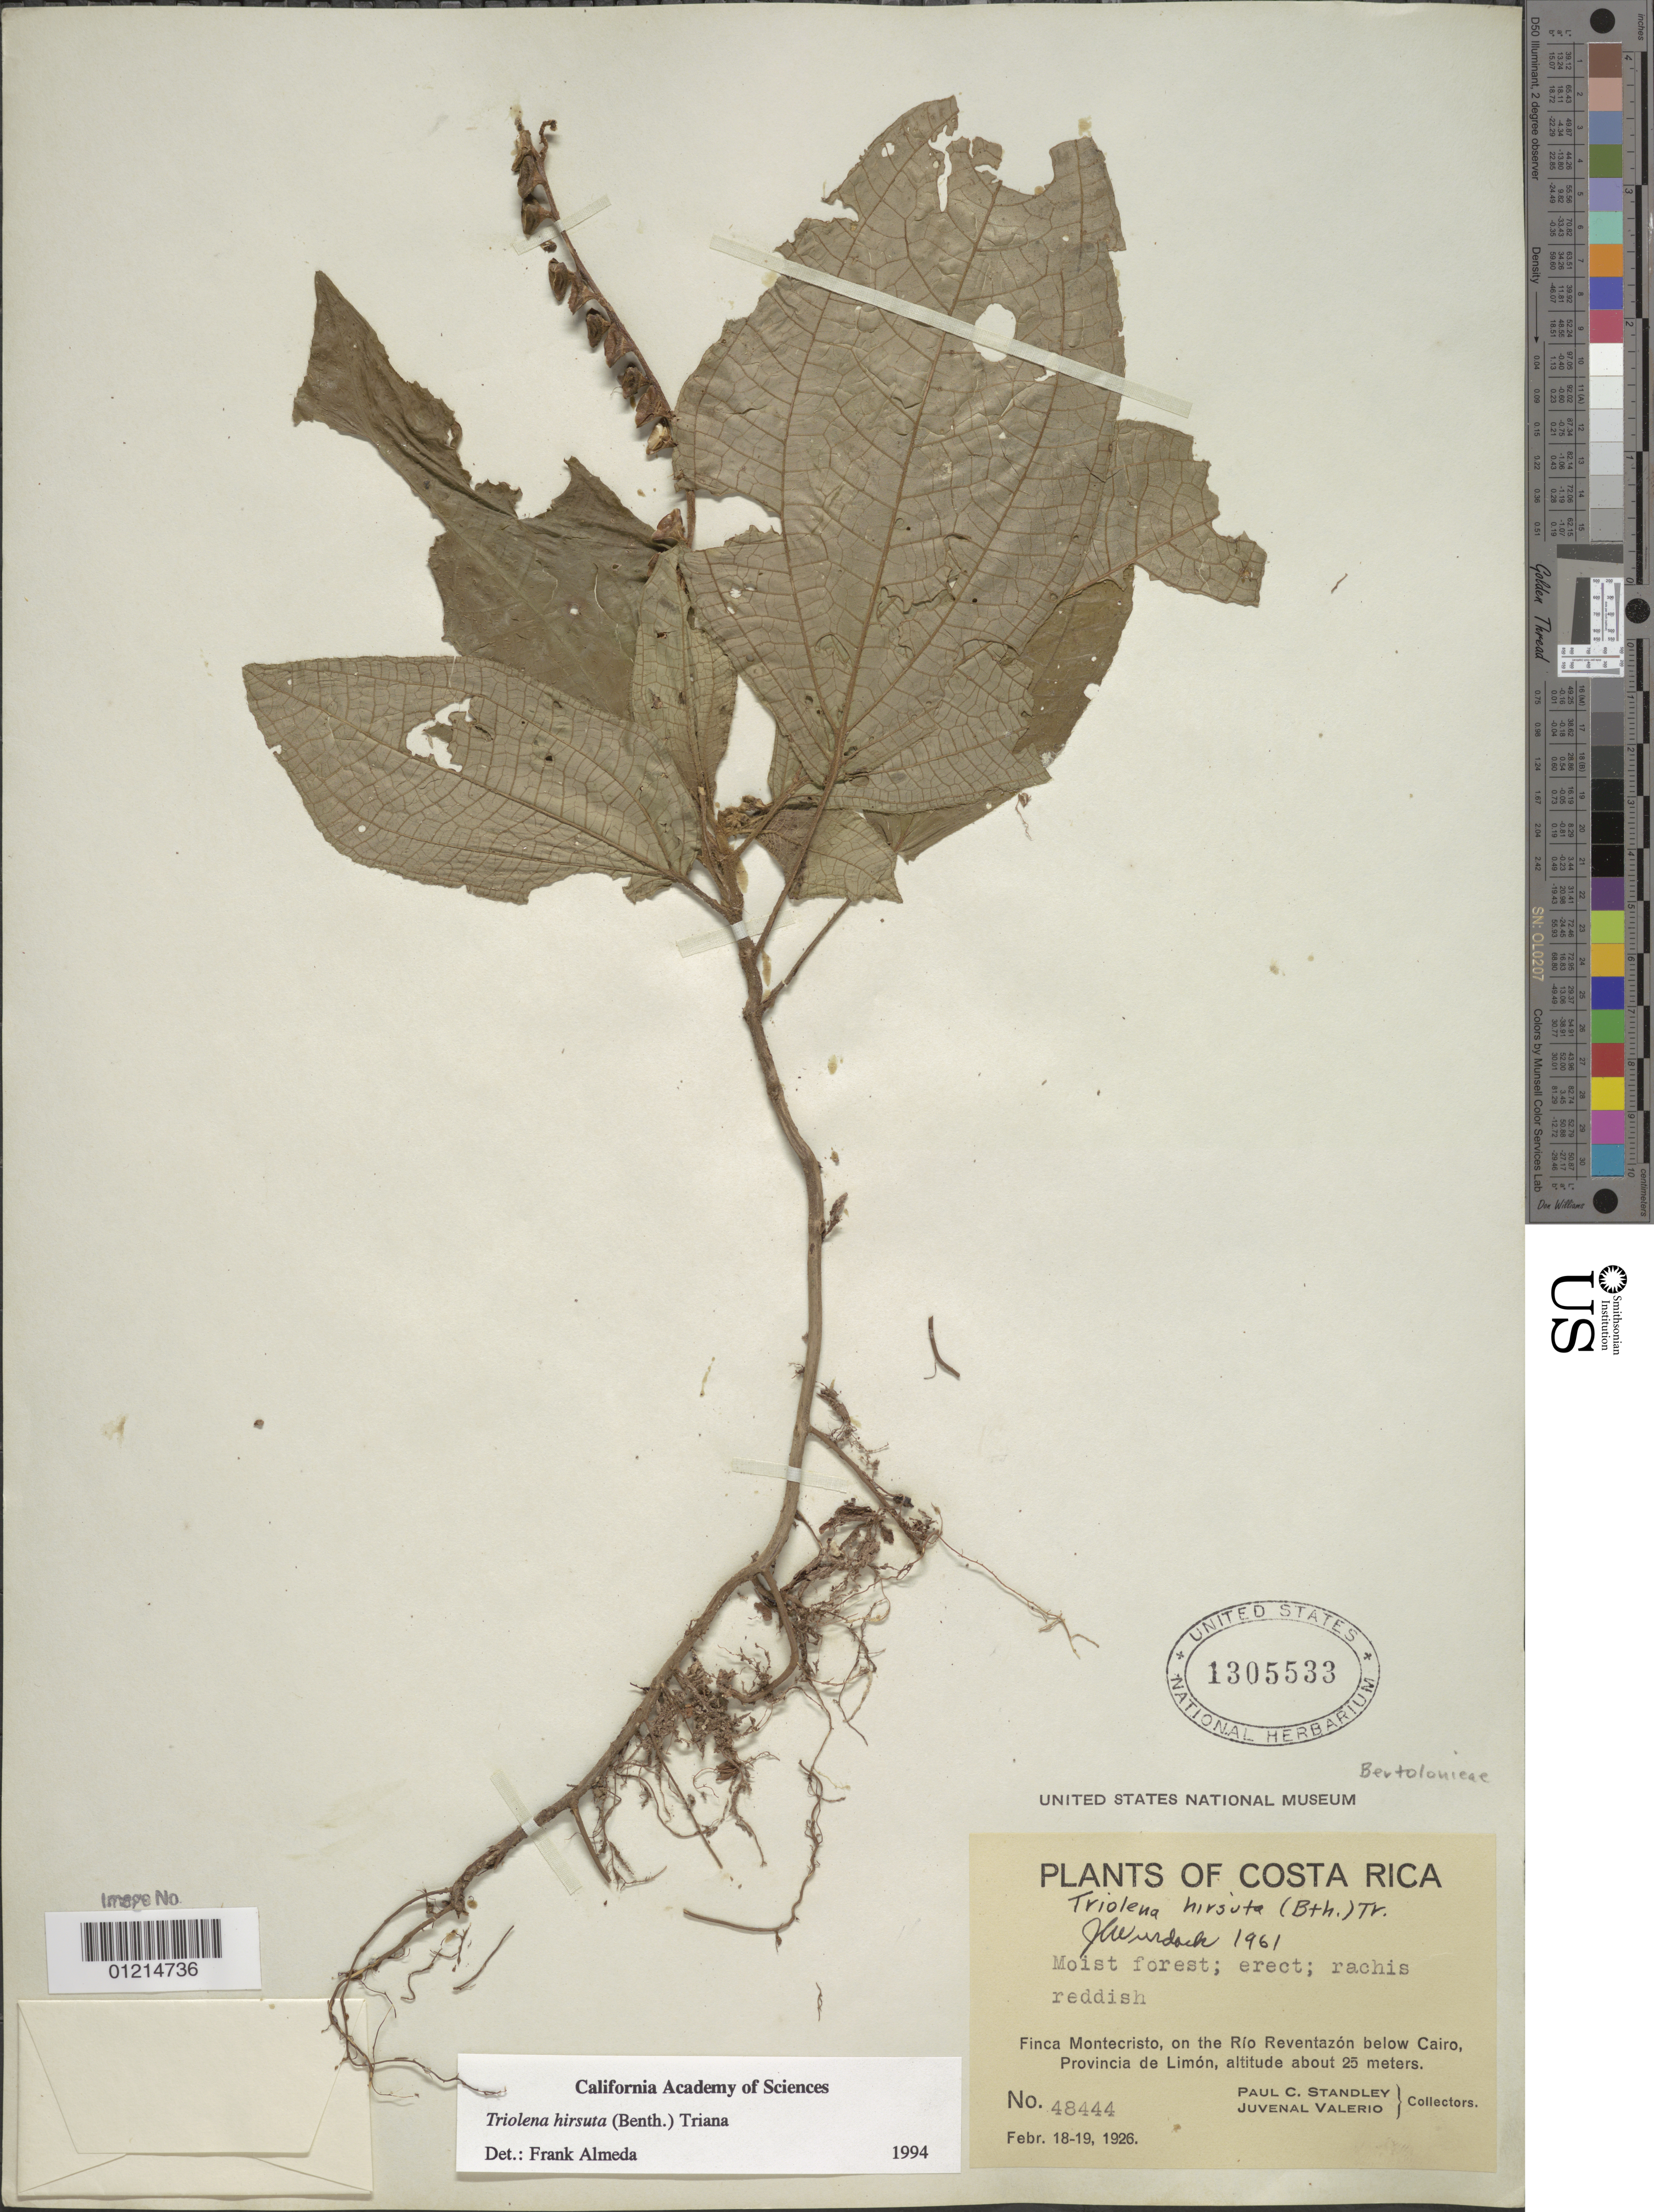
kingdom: Plantae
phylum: Tracheophyta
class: Magnoliopsida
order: Myrtales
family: Melastomataceae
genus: Triolena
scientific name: Triolena hirsuta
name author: (Benth.) Triana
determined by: Almeda, F.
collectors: P. C. Standley & J. Valerio R.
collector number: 48444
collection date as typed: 18 Feb 1926 and 19 Feb 1926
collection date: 1926-02-18,1926-02-19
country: Costa Rica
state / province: Limón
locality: Finca Montecristo, on the Rio Reventazon below Cairo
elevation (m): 25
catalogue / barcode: US 1305533